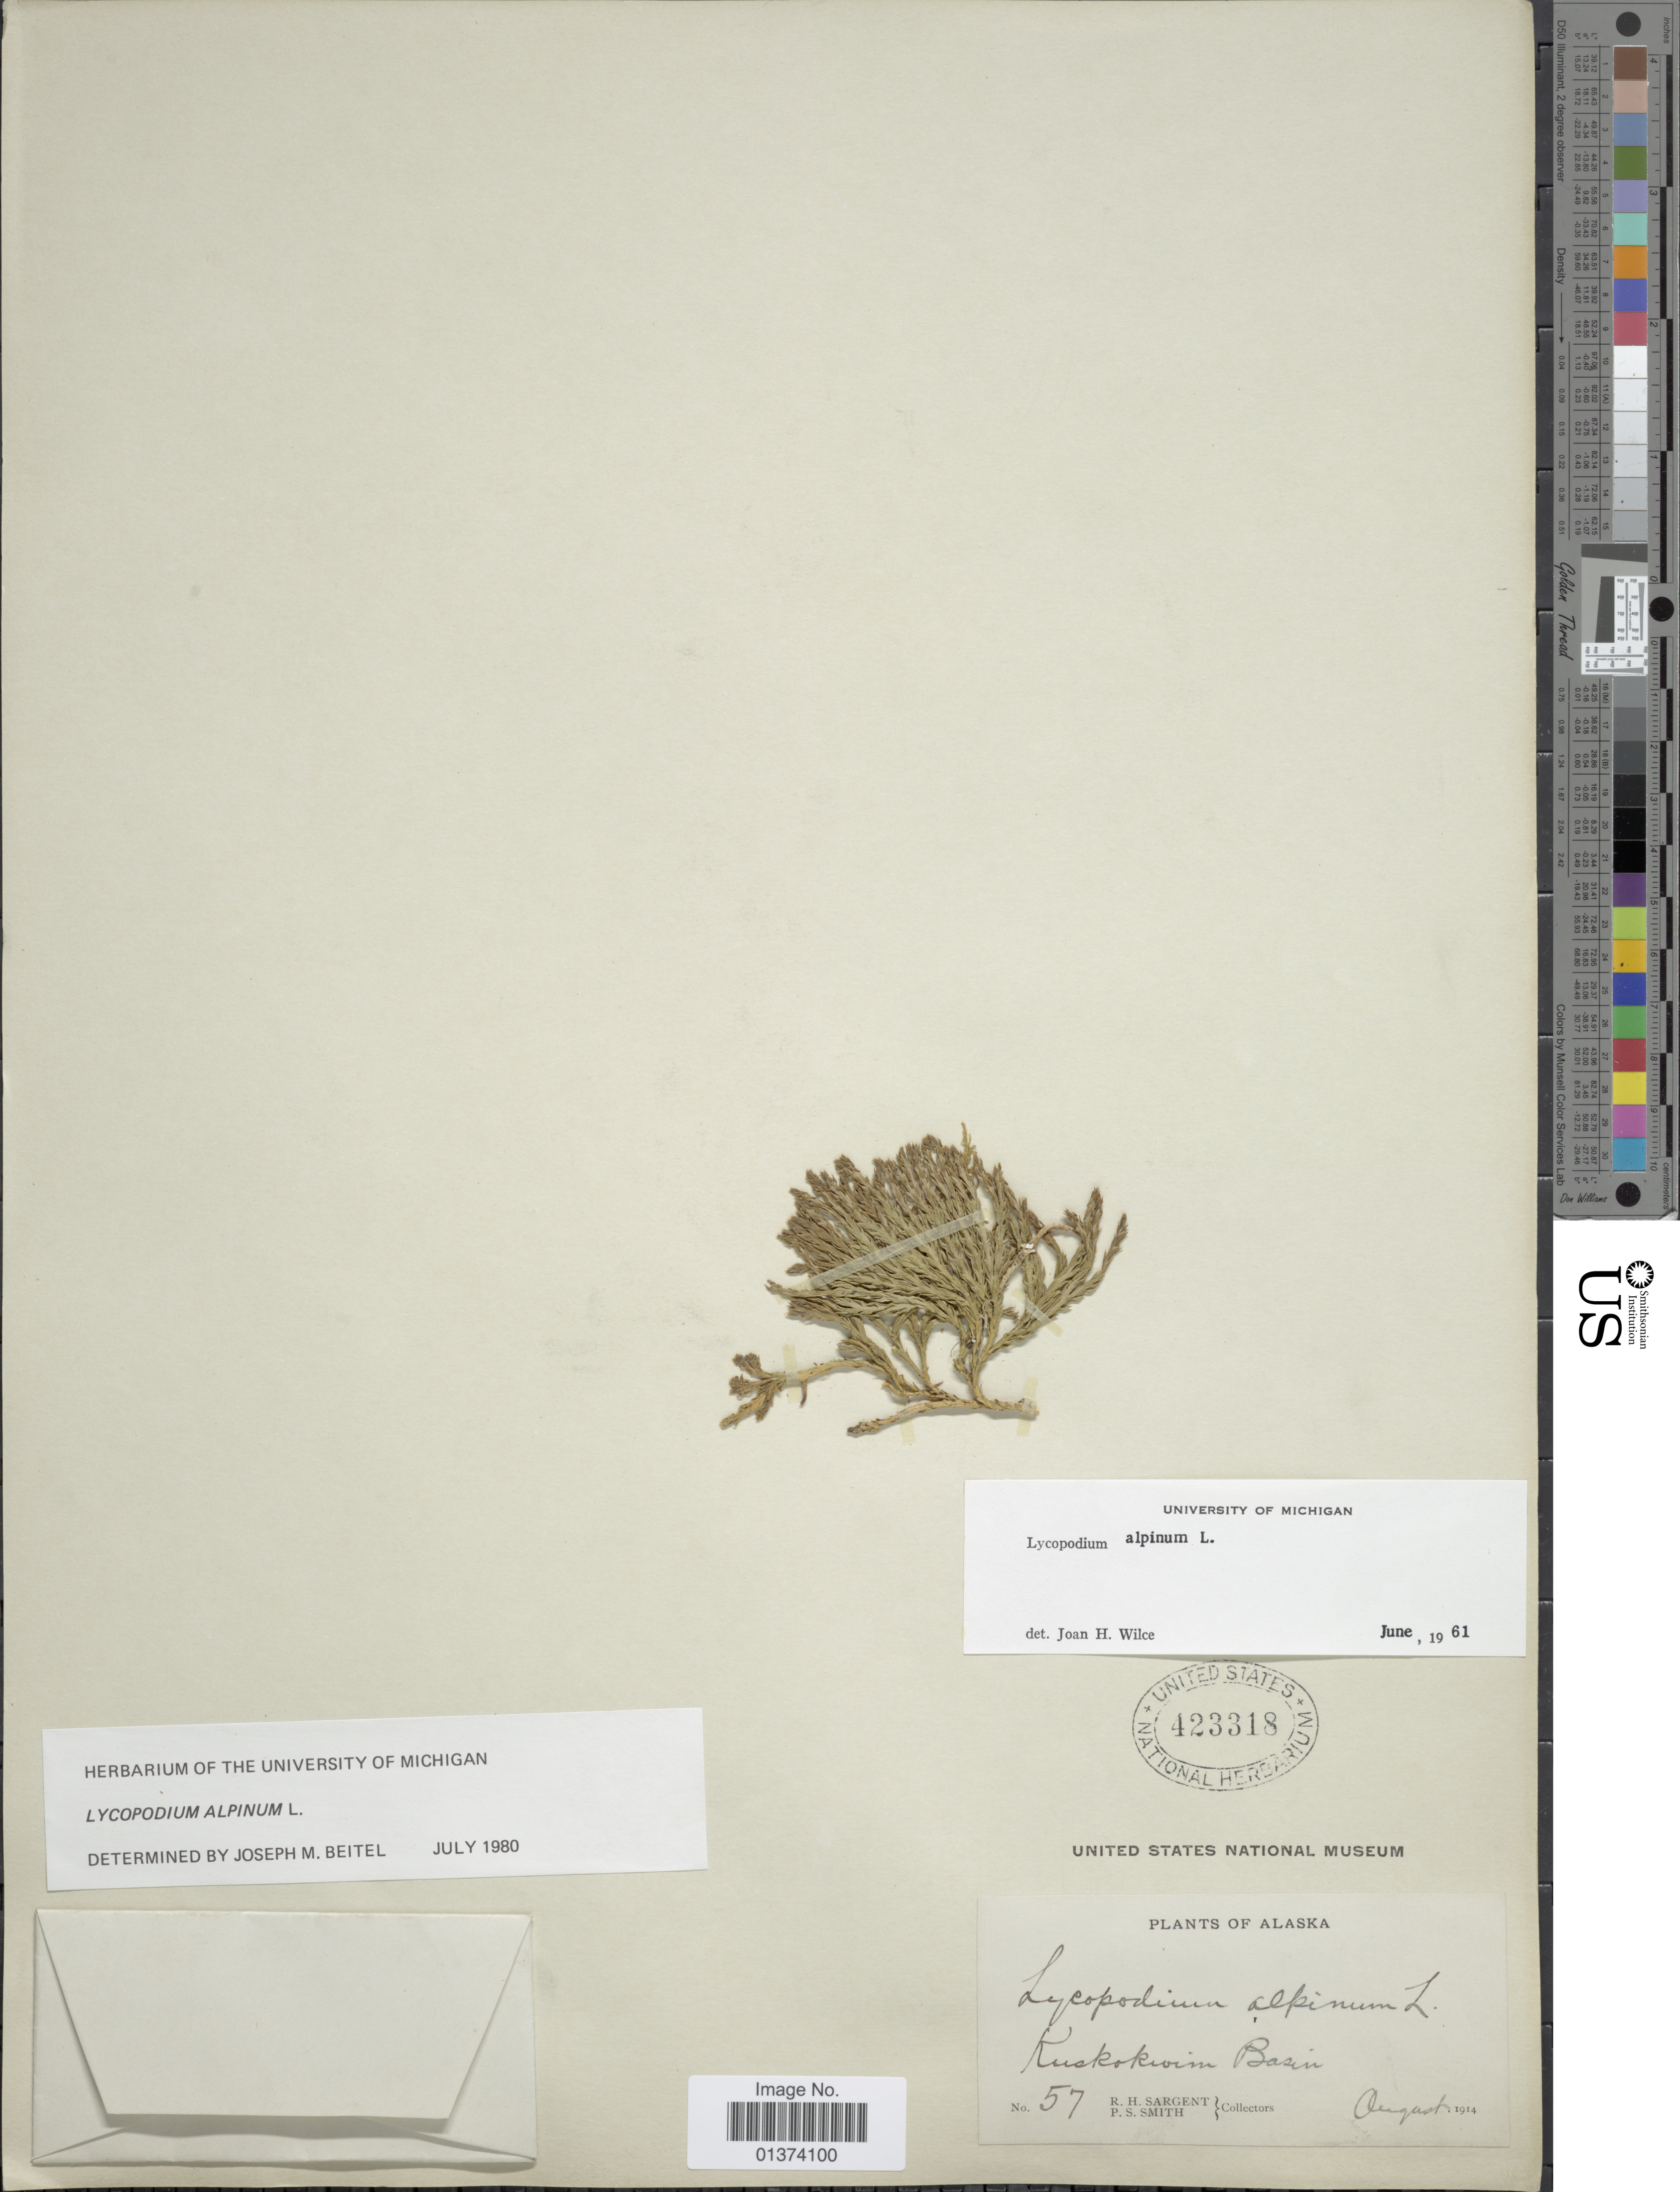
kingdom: Plantae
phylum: Tracheophyta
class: Lycopodiopsida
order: Lycopodiales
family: Lycopodiaceae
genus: Diphasiastrum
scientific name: Diphasiastrum alpinum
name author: (L.) Holub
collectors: R. Sargent & P. Smith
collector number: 57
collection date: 1914-08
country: United States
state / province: Alaska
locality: Kuskokwim Basin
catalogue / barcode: US 423318